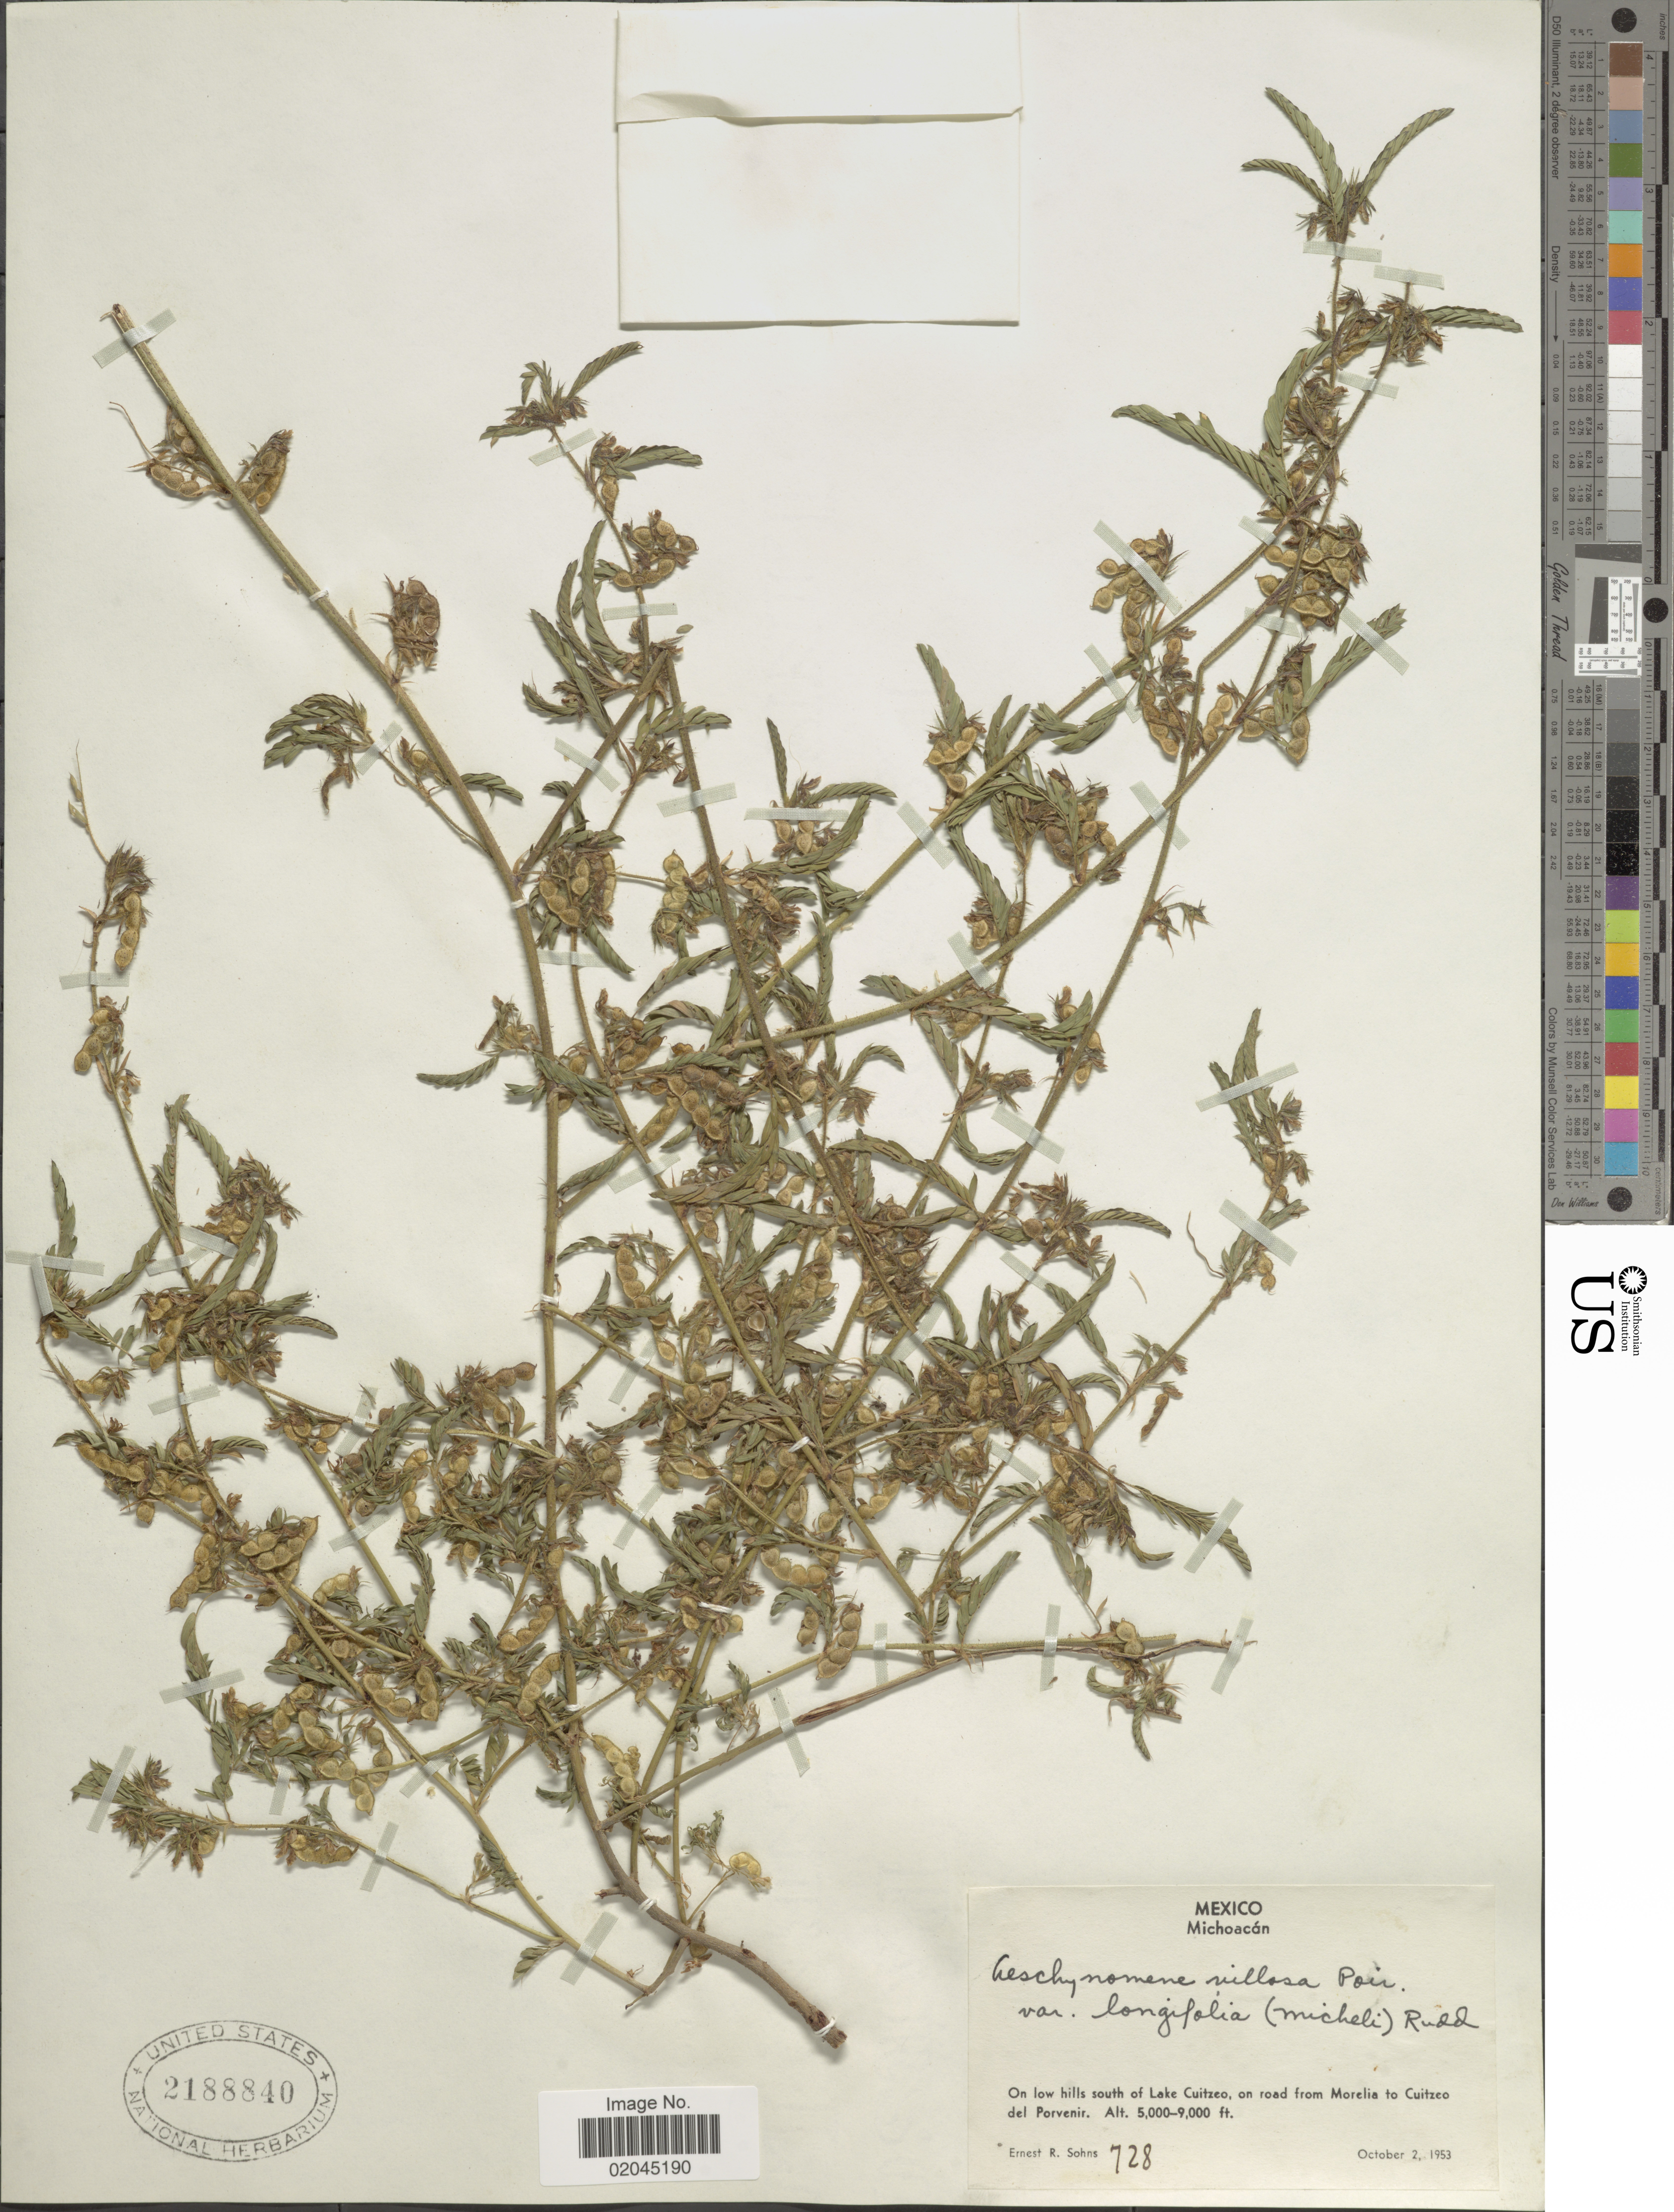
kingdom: Plantae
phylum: Tracheophyta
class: Magnoliopsida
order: Fabales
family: Fabaceae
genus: Aeschynomene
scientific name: Aeschynomene villosa var. longifolia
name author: (Micheli) Rudd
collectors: E. R. Sohns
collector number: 728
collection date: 1953-10-02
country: Mexico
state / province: Michoacán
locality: On low hills south of Lake Cuitzeo, on road fom Morelia to Cuitzeo del Porvenir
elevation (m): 1524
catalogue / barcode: US 2188840